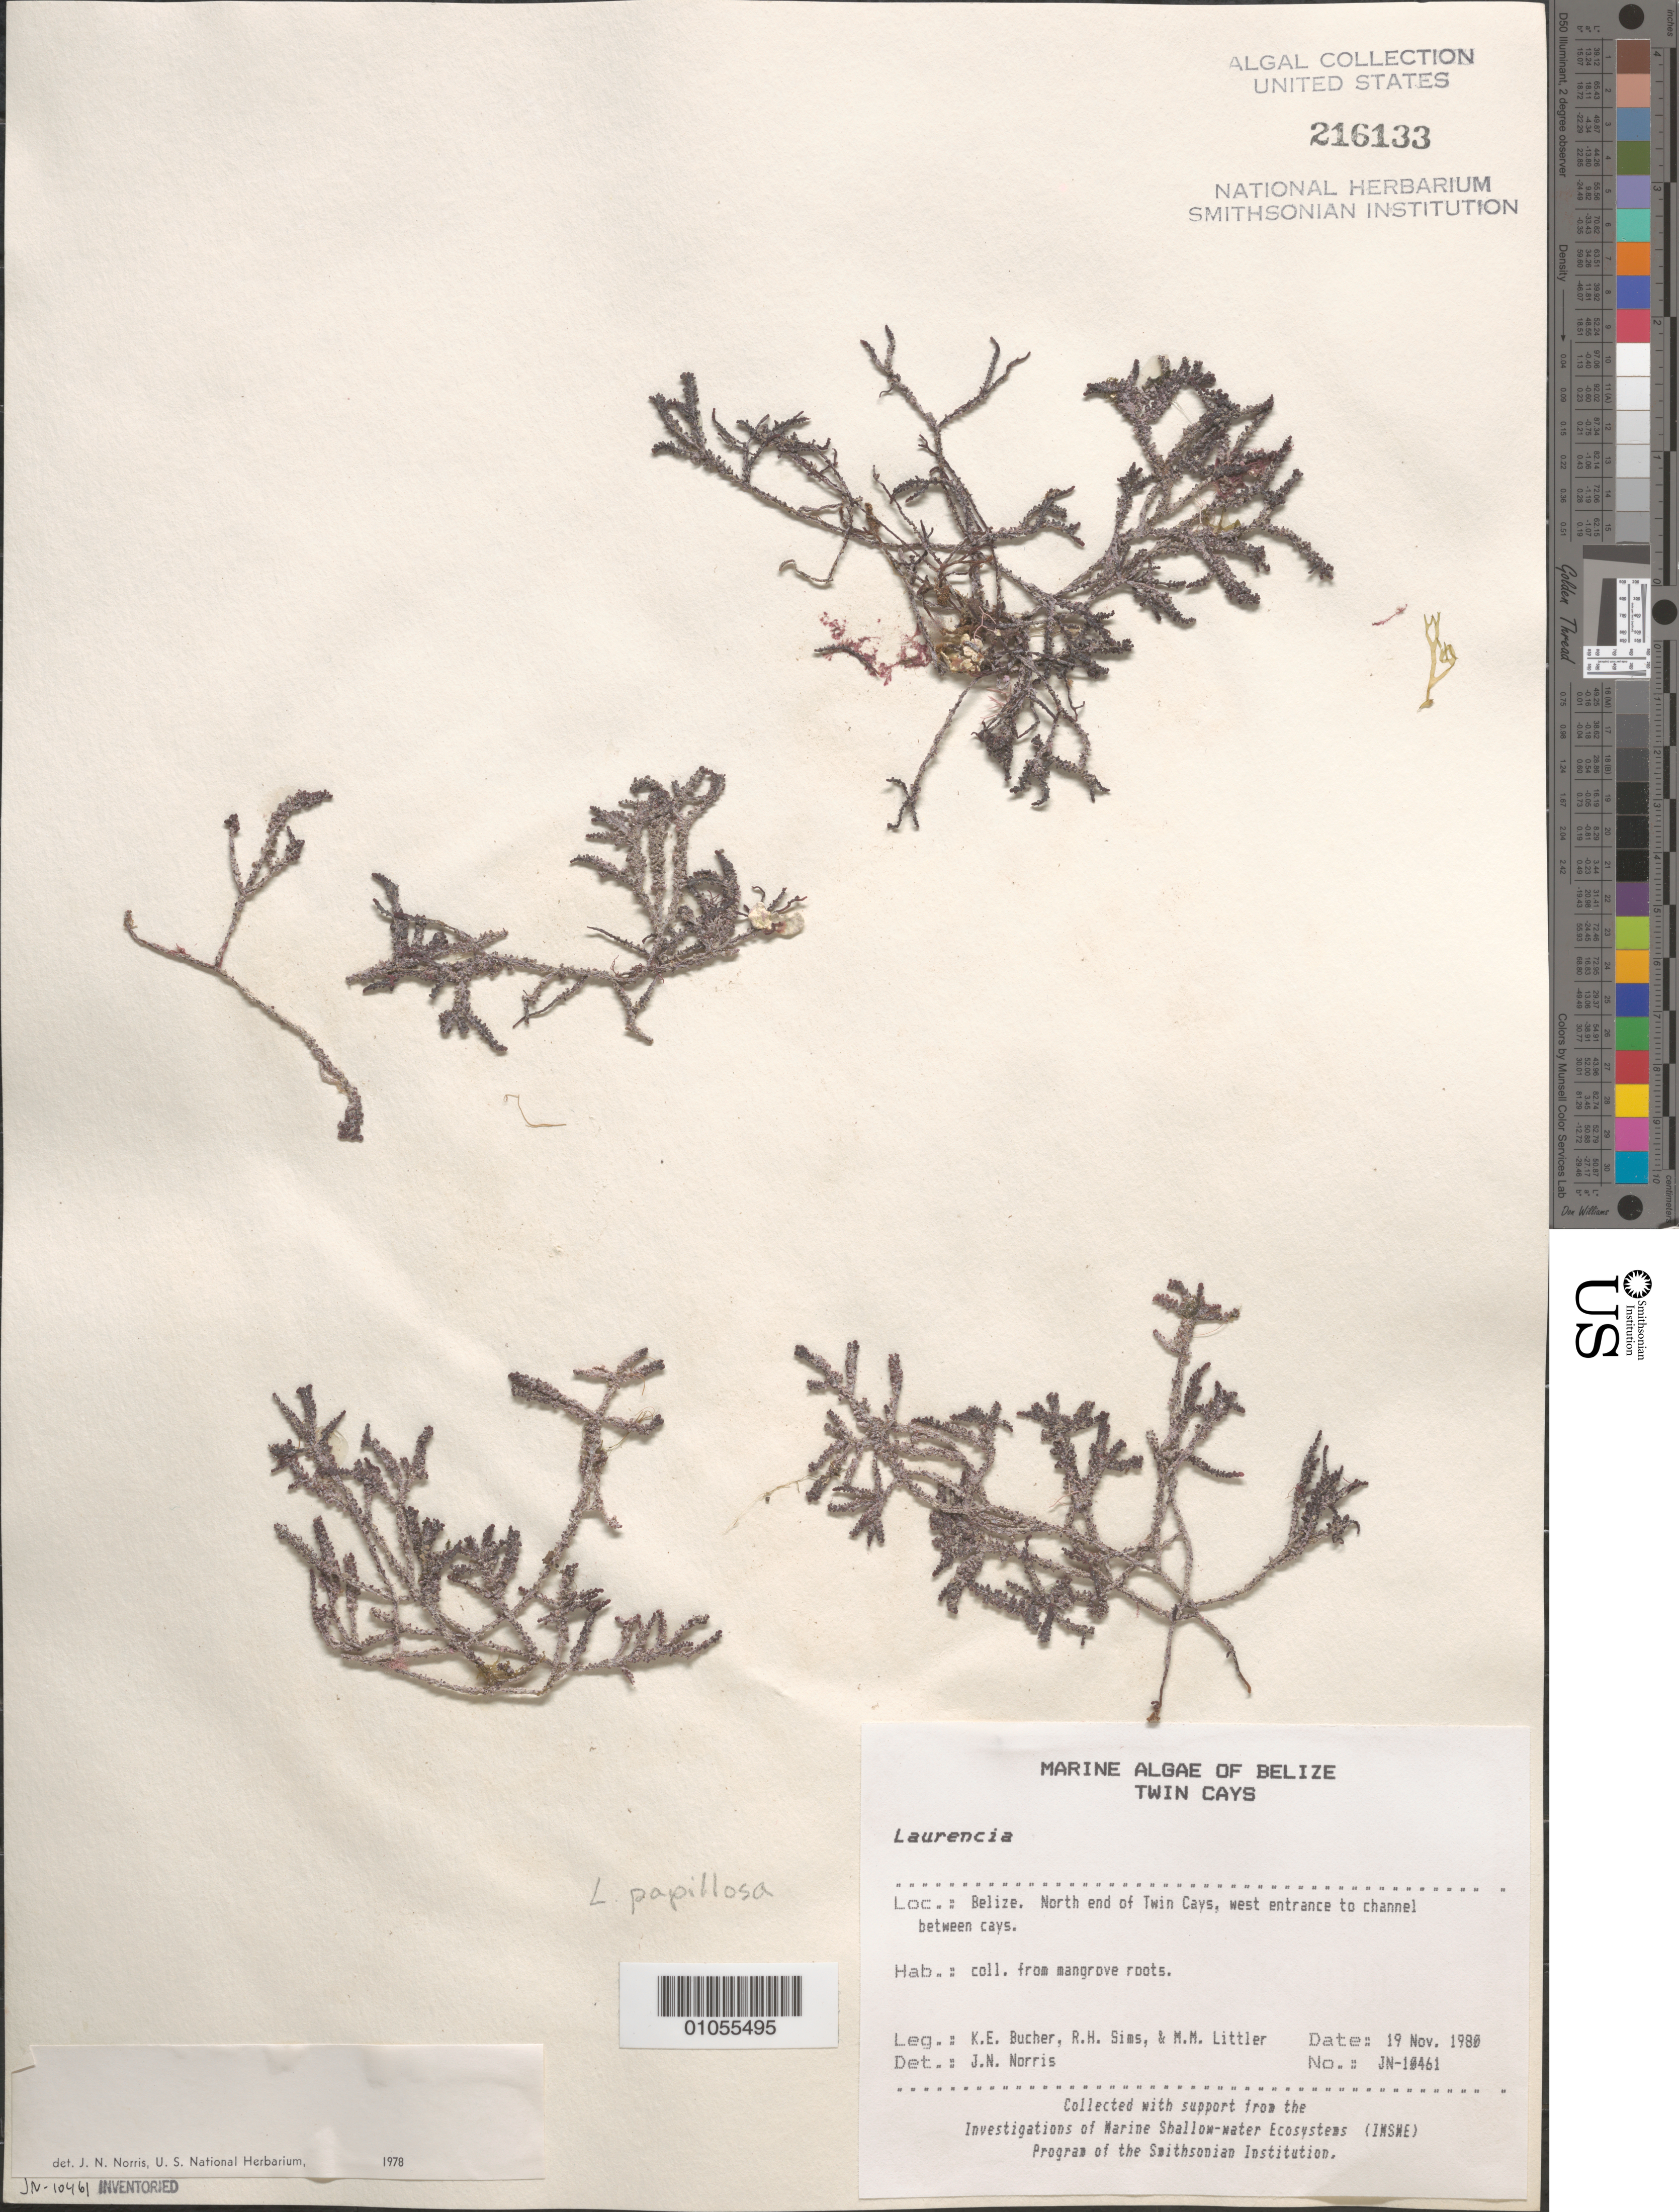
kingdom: Plantae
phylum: Rhodophyta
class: Florideophyceae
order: Ceramiales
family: Rhodomelaceae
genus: Palisada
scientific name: Palisada perforata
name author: (Bory) K.W. Nam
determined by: Algae name updating Project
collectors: K. E. Bucher, R. H. Sims & M. M. Littler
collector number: JN-10461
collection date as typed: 19 Nov 1980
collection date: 1980-11-19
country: Belize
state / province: Stann Creek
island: Twin Cays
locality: North end of Twin Cays, west entrance to channel between cays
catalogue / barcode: US 216133